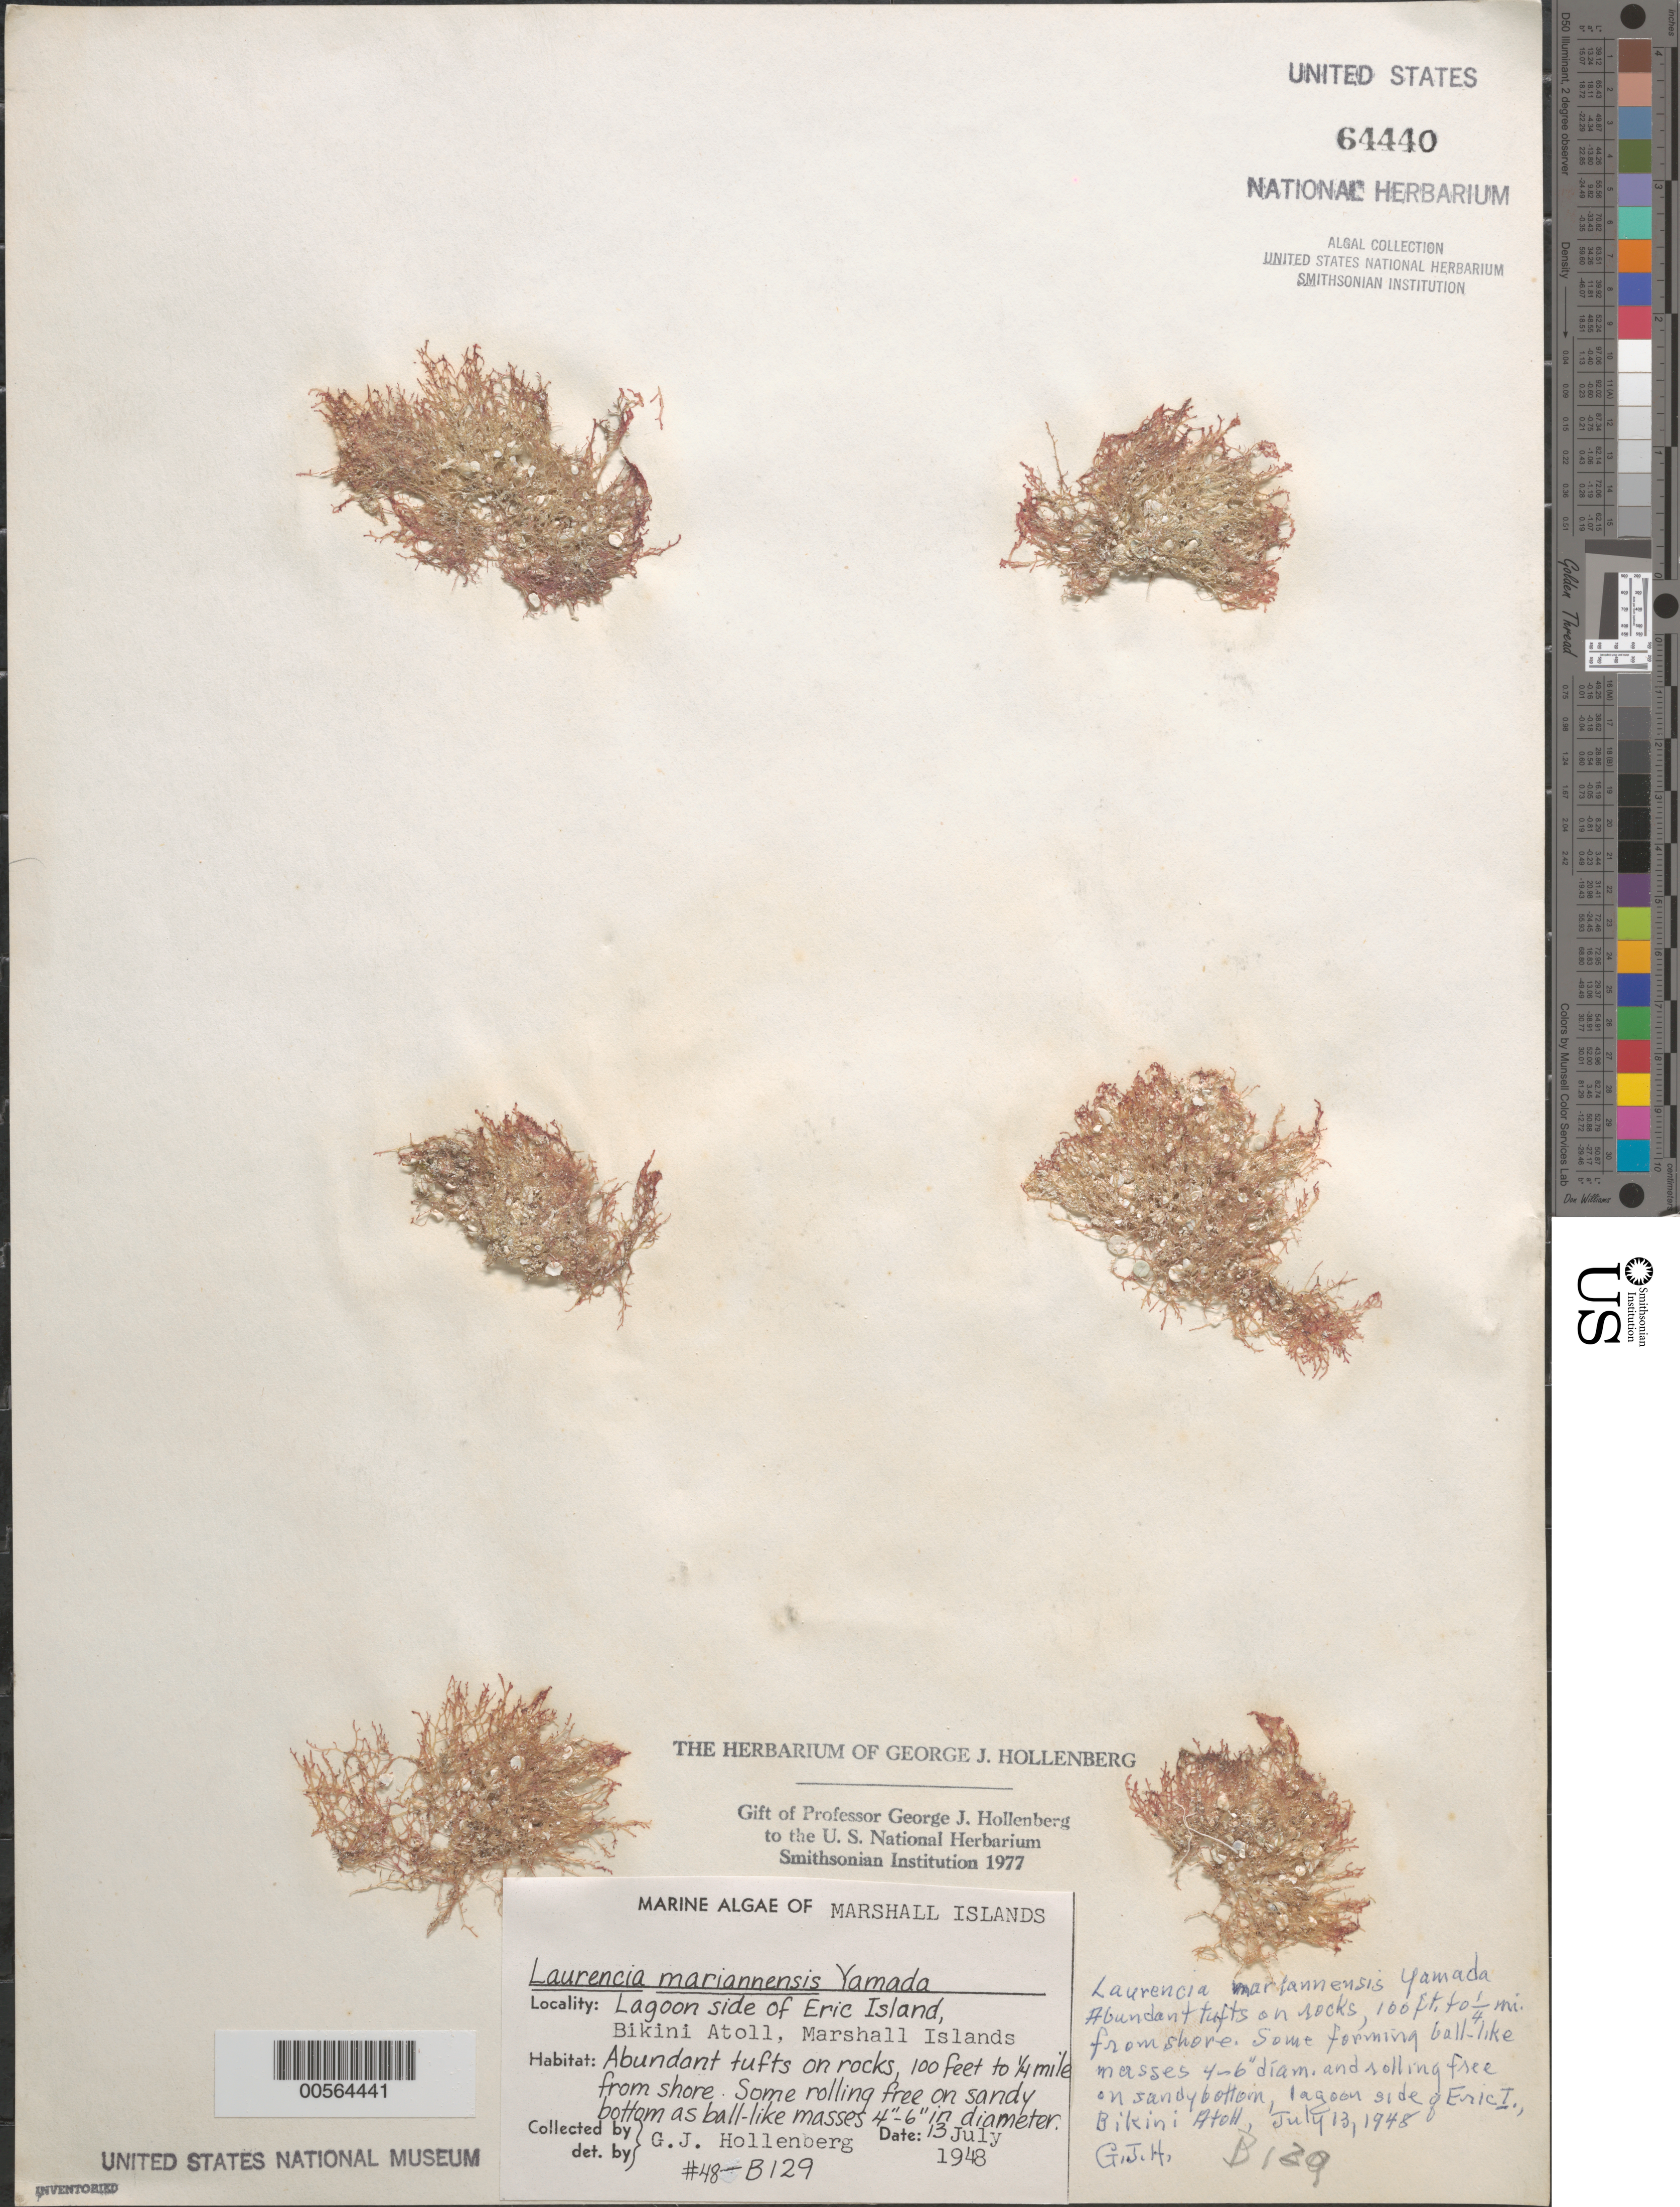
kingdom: Plantae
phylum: Rhodophyta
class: Florideophyceae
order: Ceramiales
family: Rhodomelaceae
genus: Laurencia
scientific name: Laurencia mariannensis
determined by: Hollenberg, George J.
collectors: G. Hollenberg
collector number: GJH 48-b129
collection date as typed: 13 Jul 1948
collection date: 1948-07-13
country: Marshall Islands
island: Bikini Atoll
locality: Lagoon side of Eric Islet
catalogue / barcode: US 64440